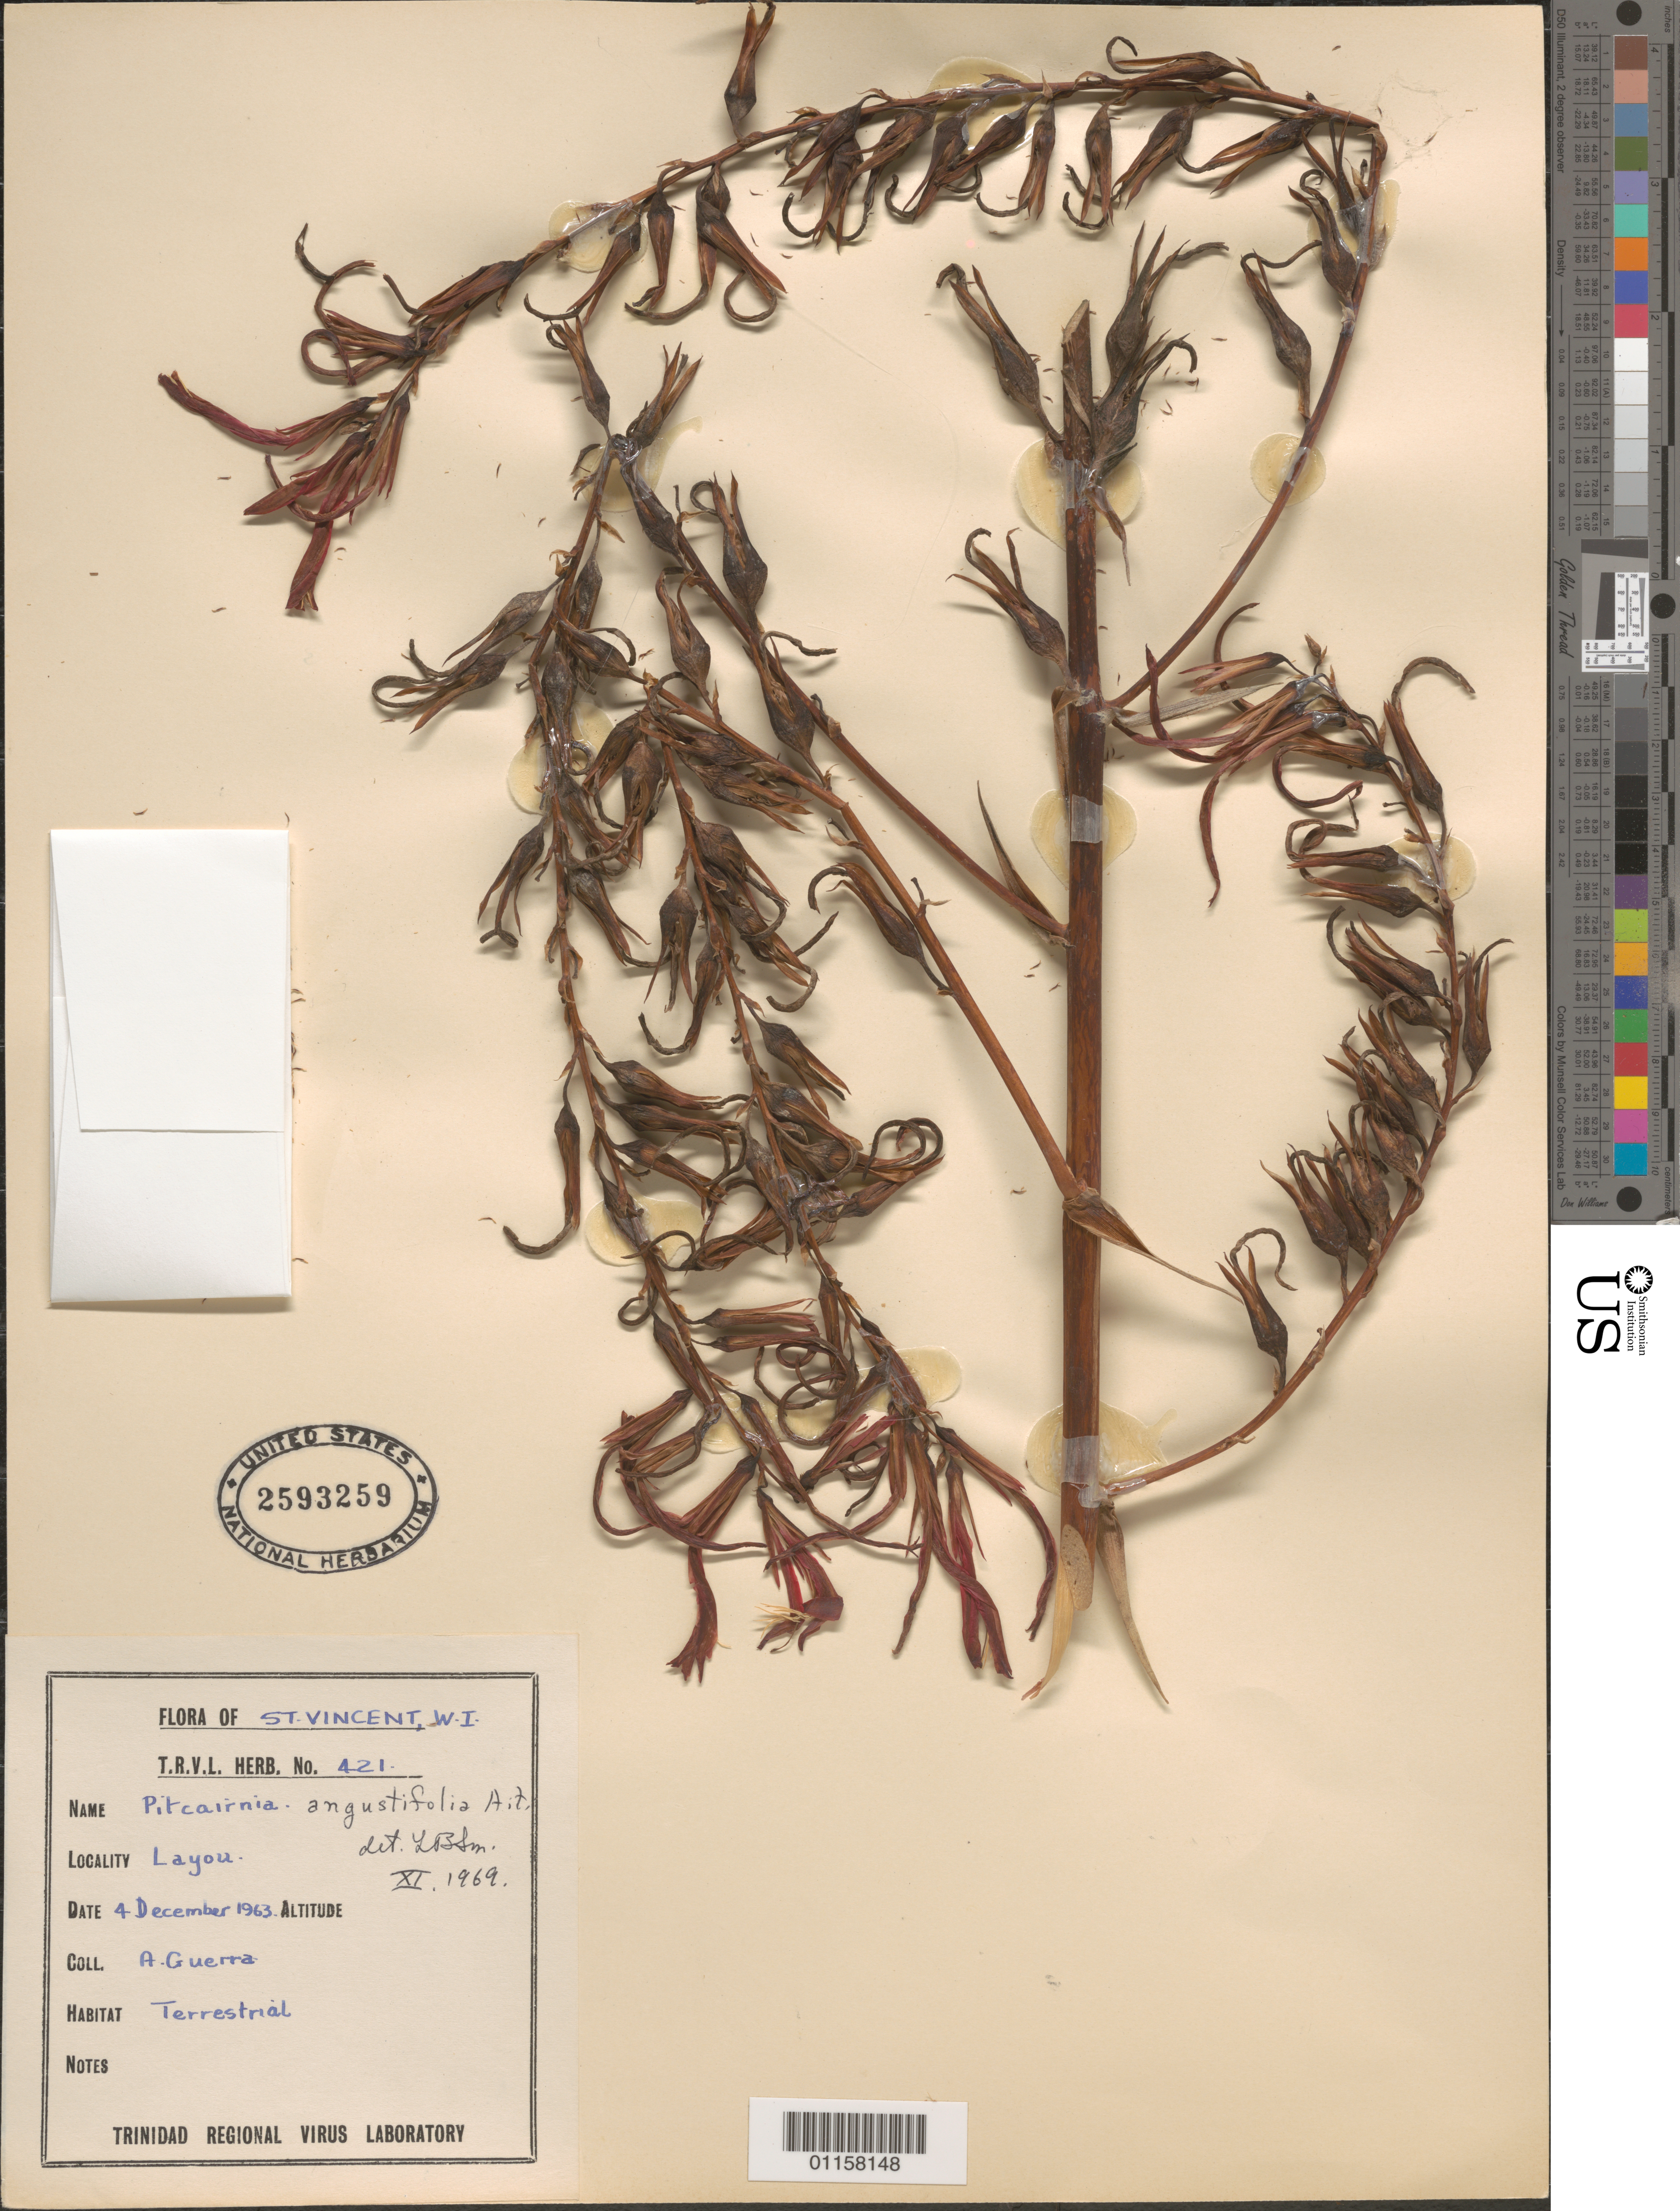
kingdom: Plantae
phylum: Tracheophyta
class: Liliopsida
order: Poales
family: Bromeliaceae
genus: Pitcairnia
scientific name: Pitcairnia angustifolia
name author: Sol. ex Aiton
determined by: Smith, Lyman B., (US), NMNH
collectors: A. Guerra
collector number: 421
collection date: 1963-12-04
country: St. Vincent - Grenadines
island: St. Vincent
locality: Layou.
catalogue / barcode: US 2593259